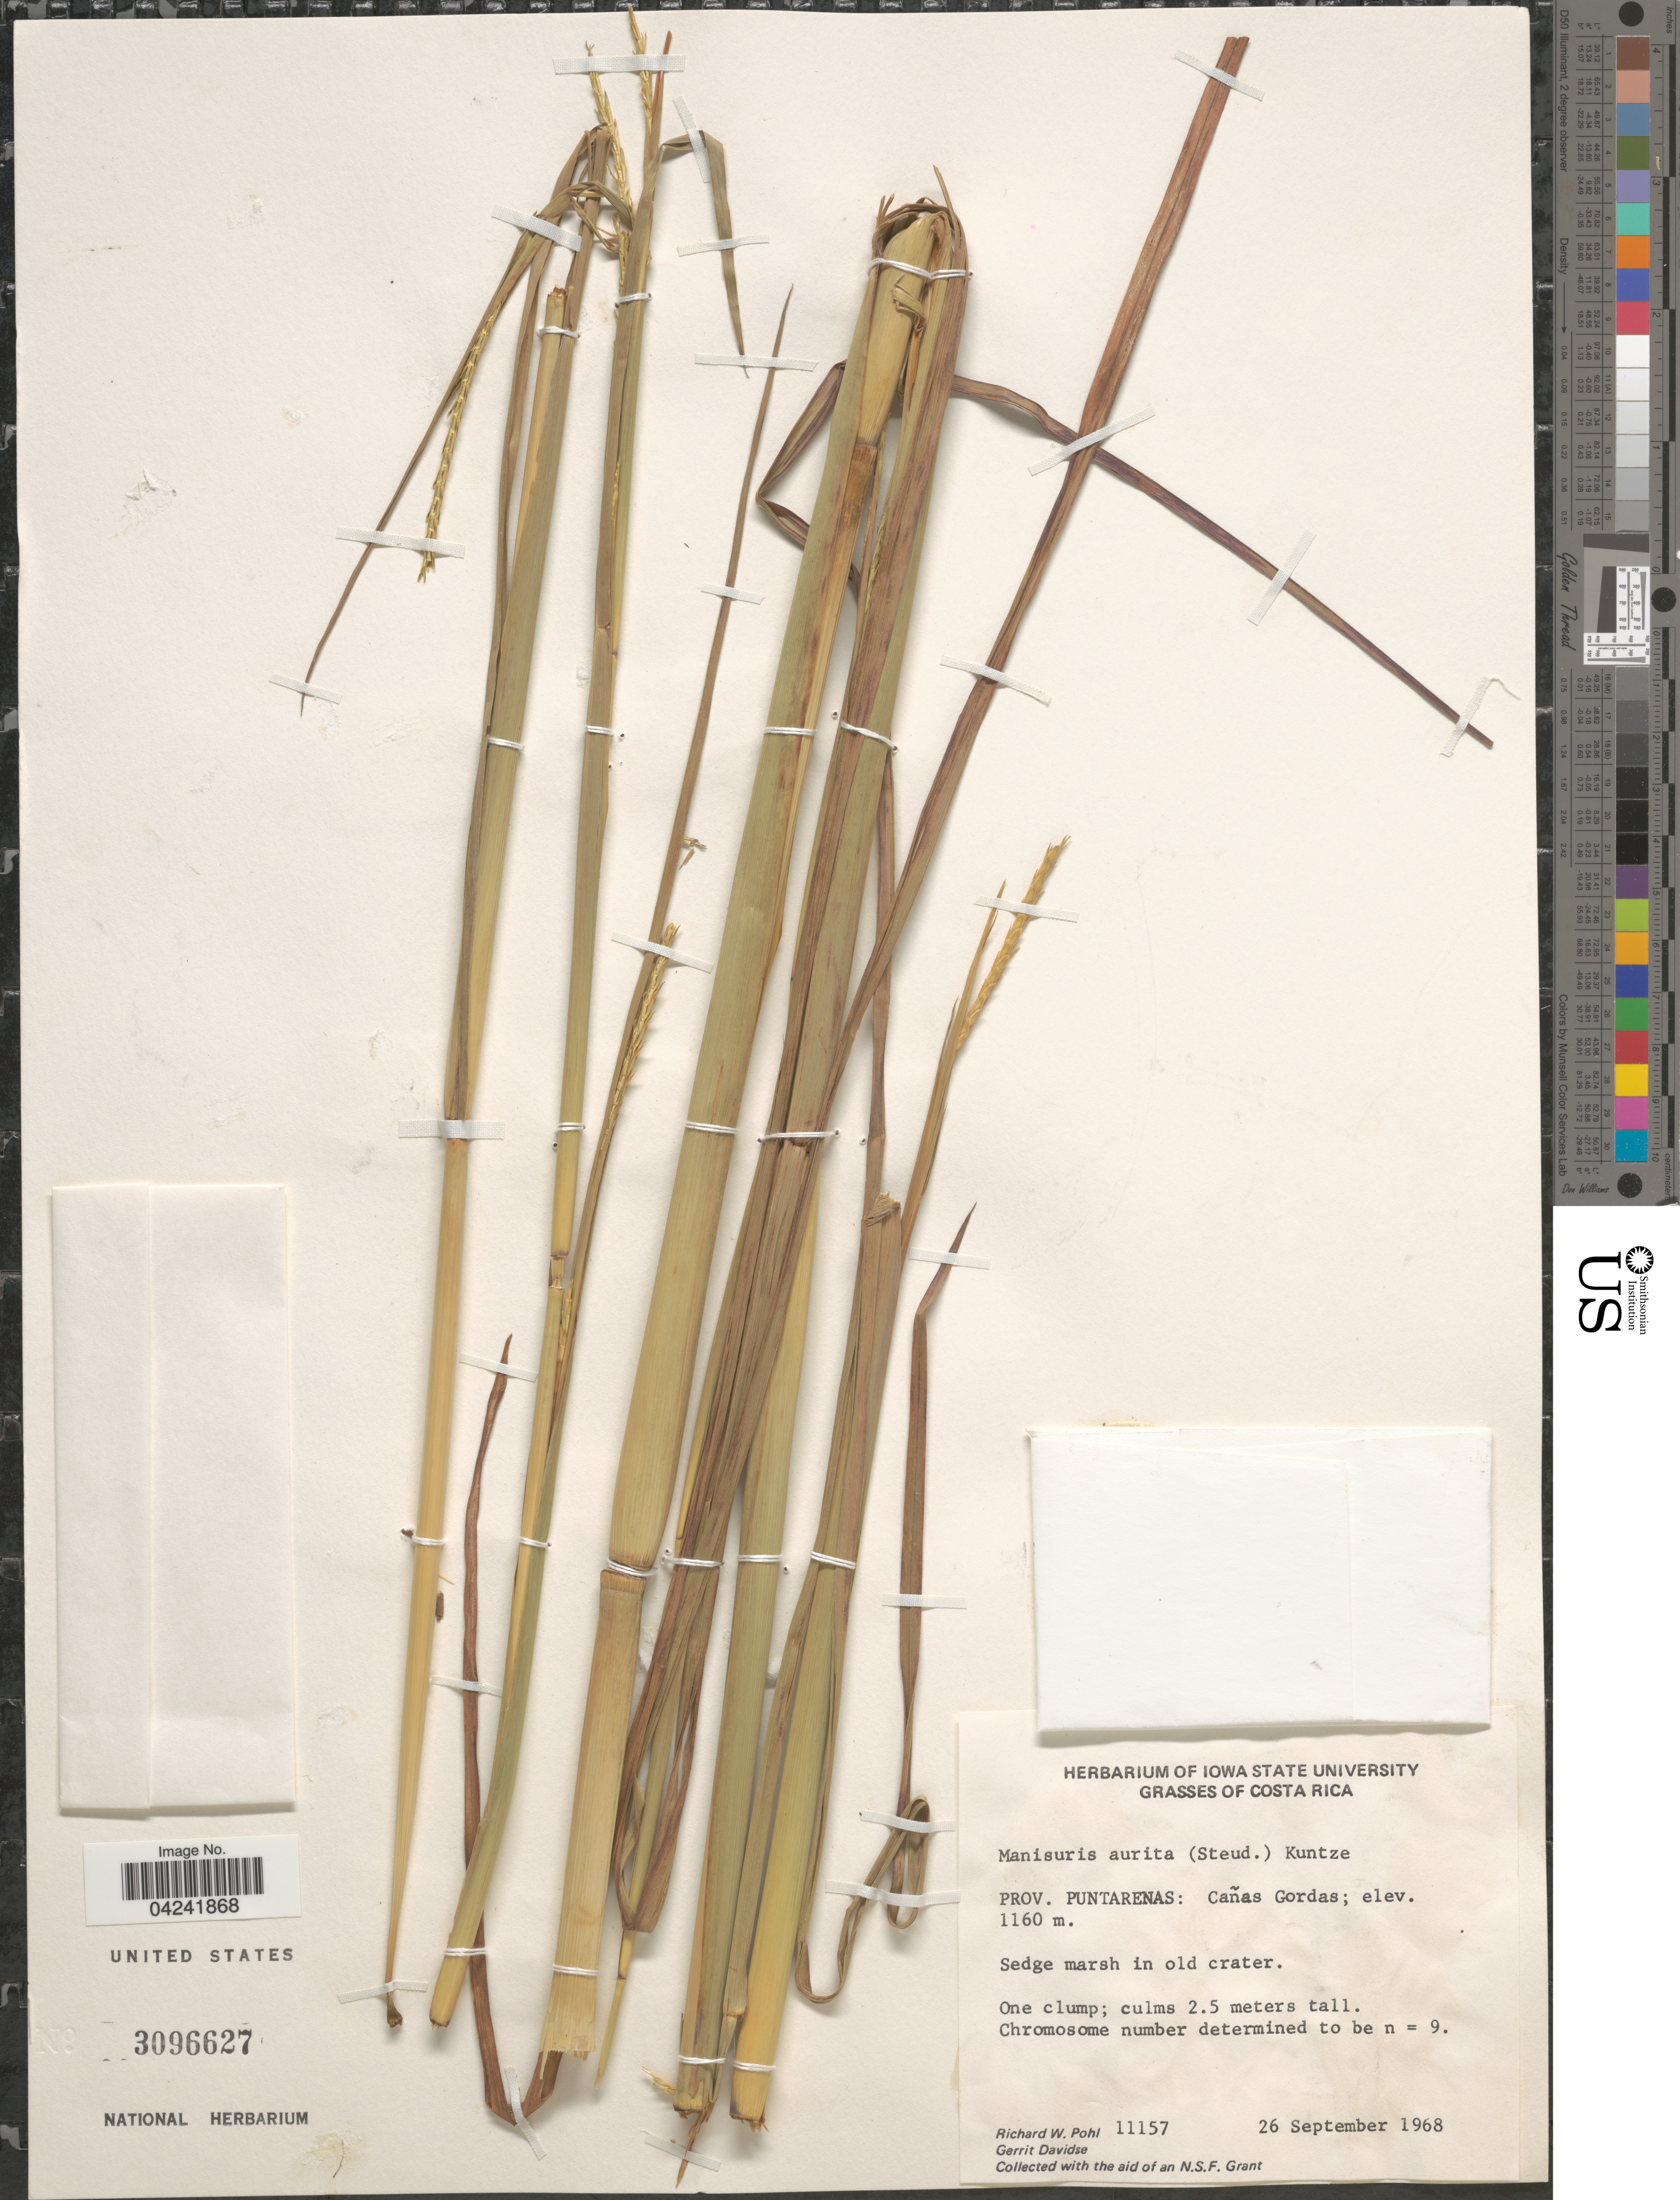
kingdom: Plantae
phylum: Tracheophyta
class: Liliopsida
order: Poales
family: Poaceae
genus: Mnesithea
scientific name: Mnesithea aurita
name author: (Steud.) de Koning & Sosef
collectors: R. W. Pohl & G. Davidse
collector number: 11157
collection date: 1968-09-26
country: Costa Rica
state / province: Puntarenas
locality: Cañas Gordas.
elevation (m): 1160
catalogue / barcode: US 3096627